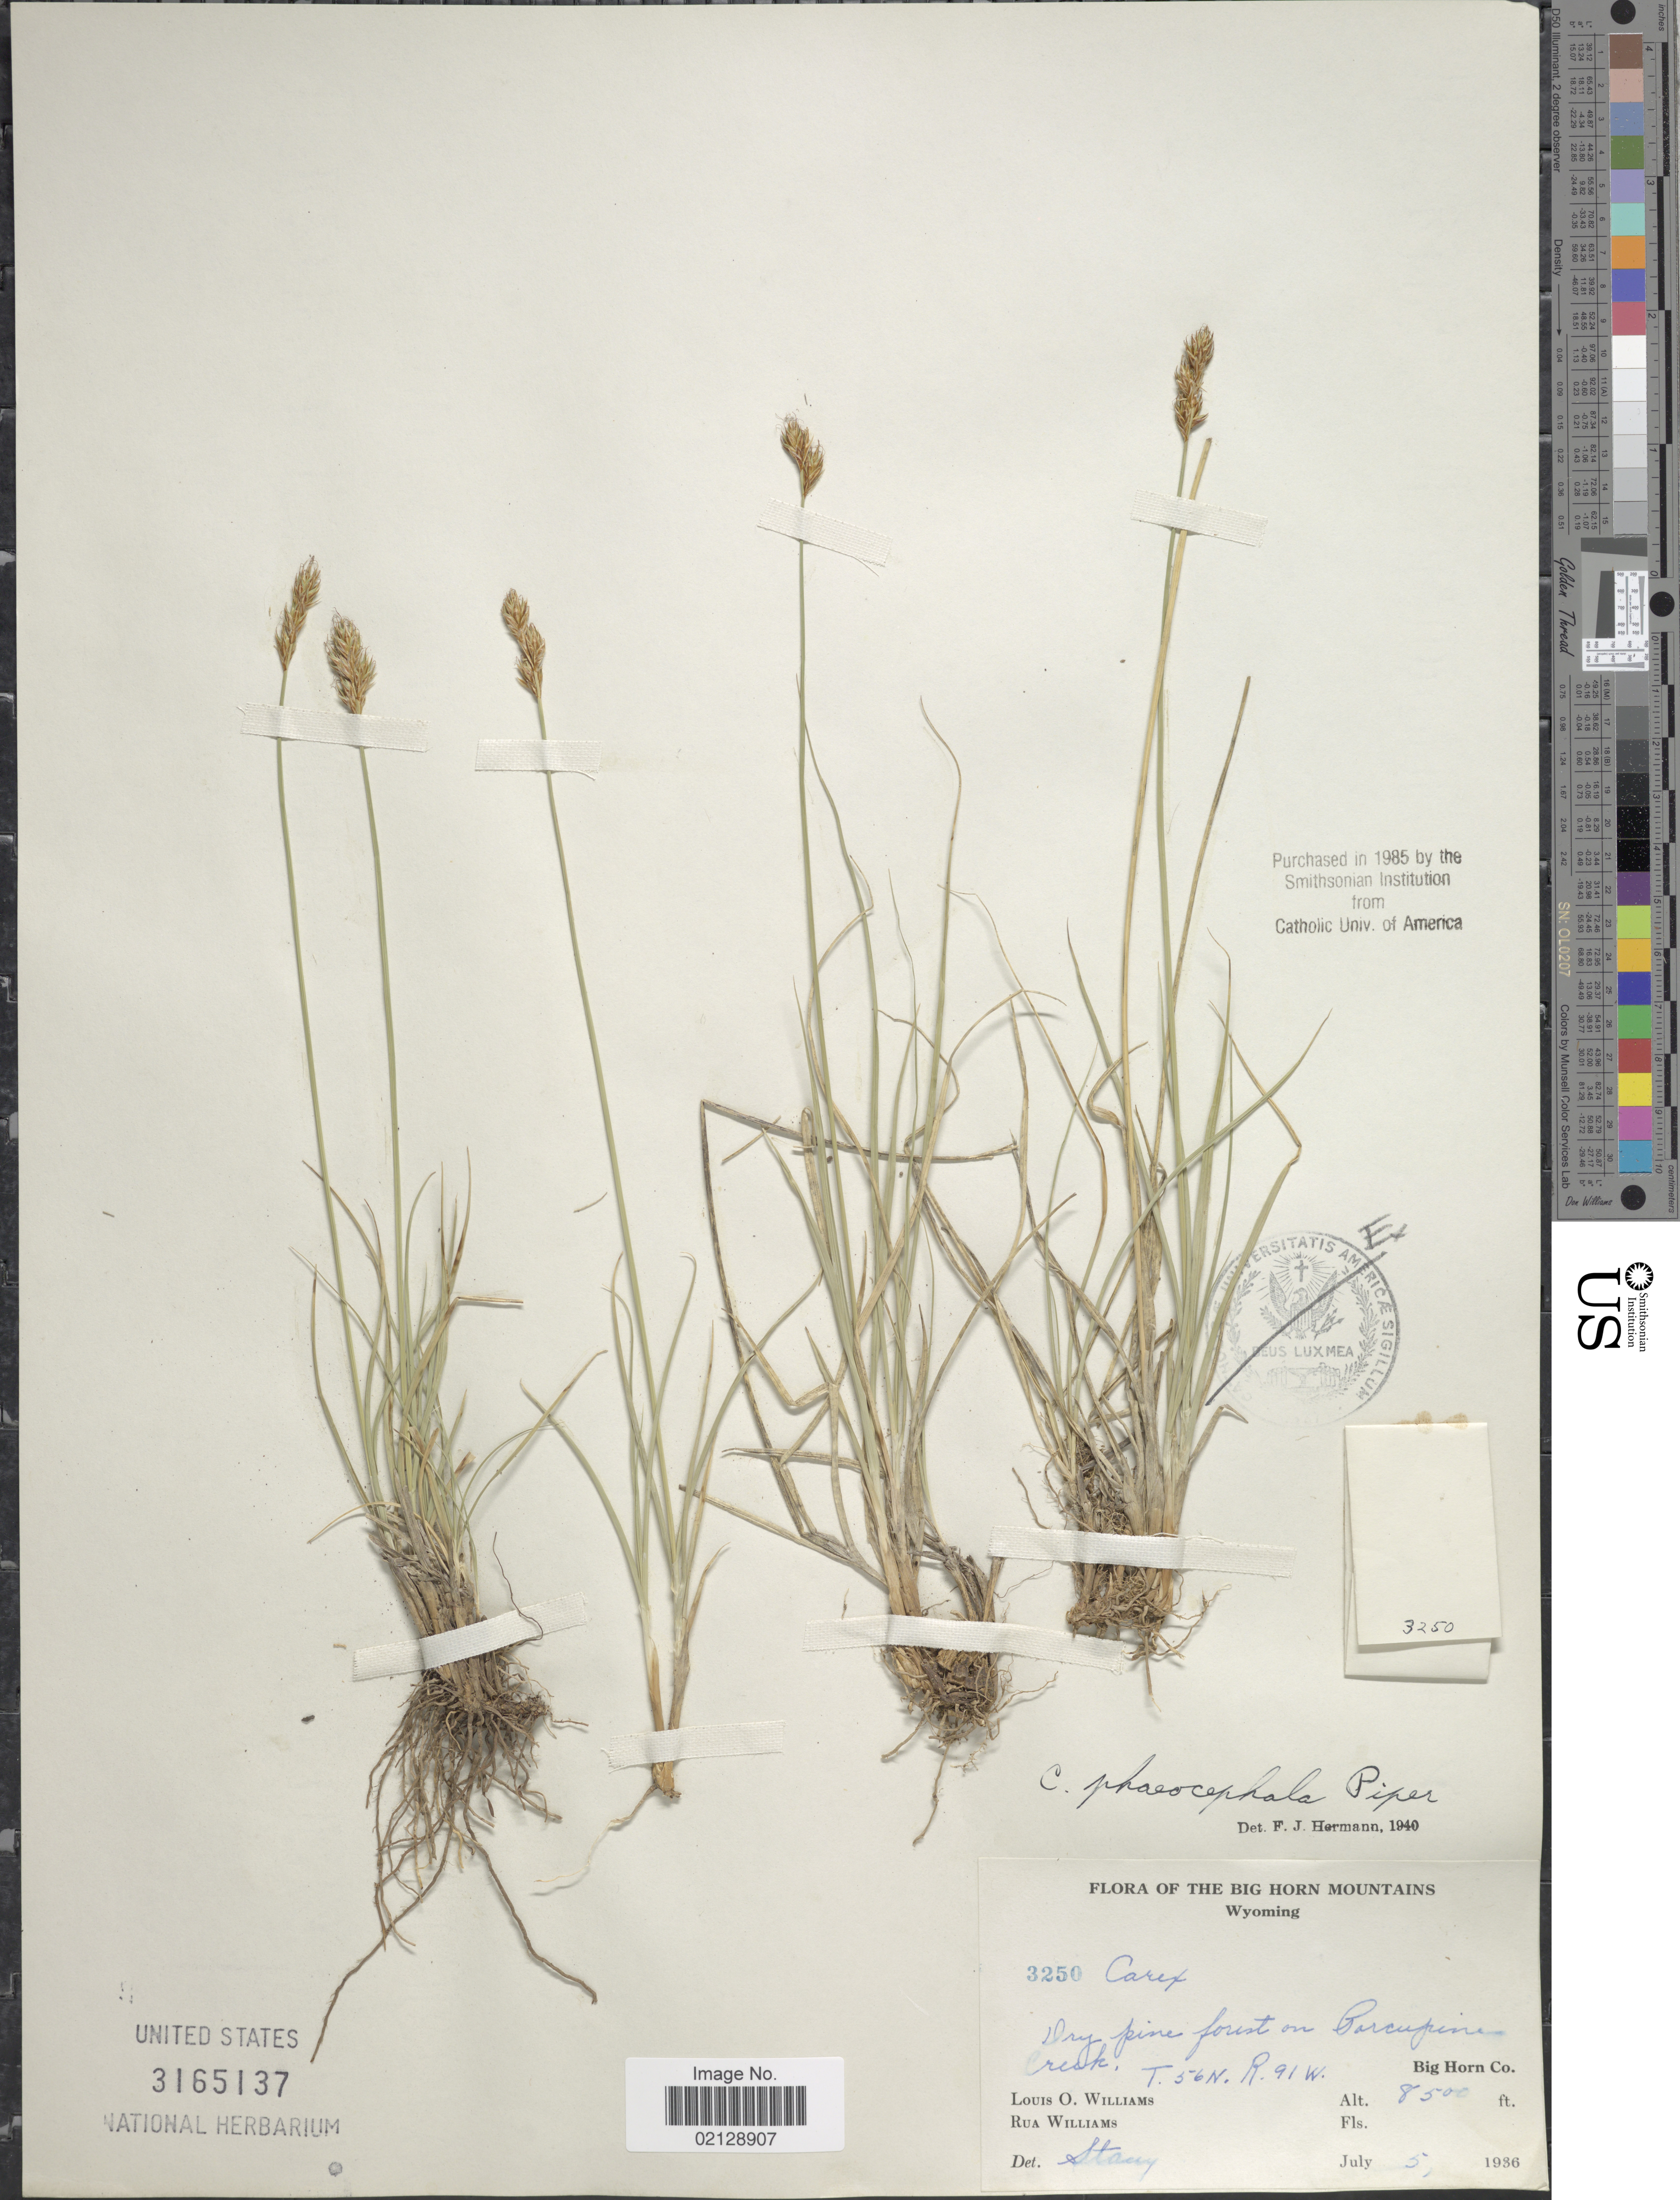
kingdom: Plantae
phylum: Tracheophyta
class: Liliopsida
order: Poales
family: Cyperaceae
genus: Carex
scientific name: Carex phaeocephala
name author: Piper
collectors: L. O. Williams & R. P. Williams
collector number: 3250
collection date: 1936-07-05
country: United States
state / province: Wyoming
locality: Dry pine forest on Parcupine reck, T56N, R91W, Big Horn Co., The Big Horn Mountains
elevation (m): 2591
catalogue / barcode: US 3165137